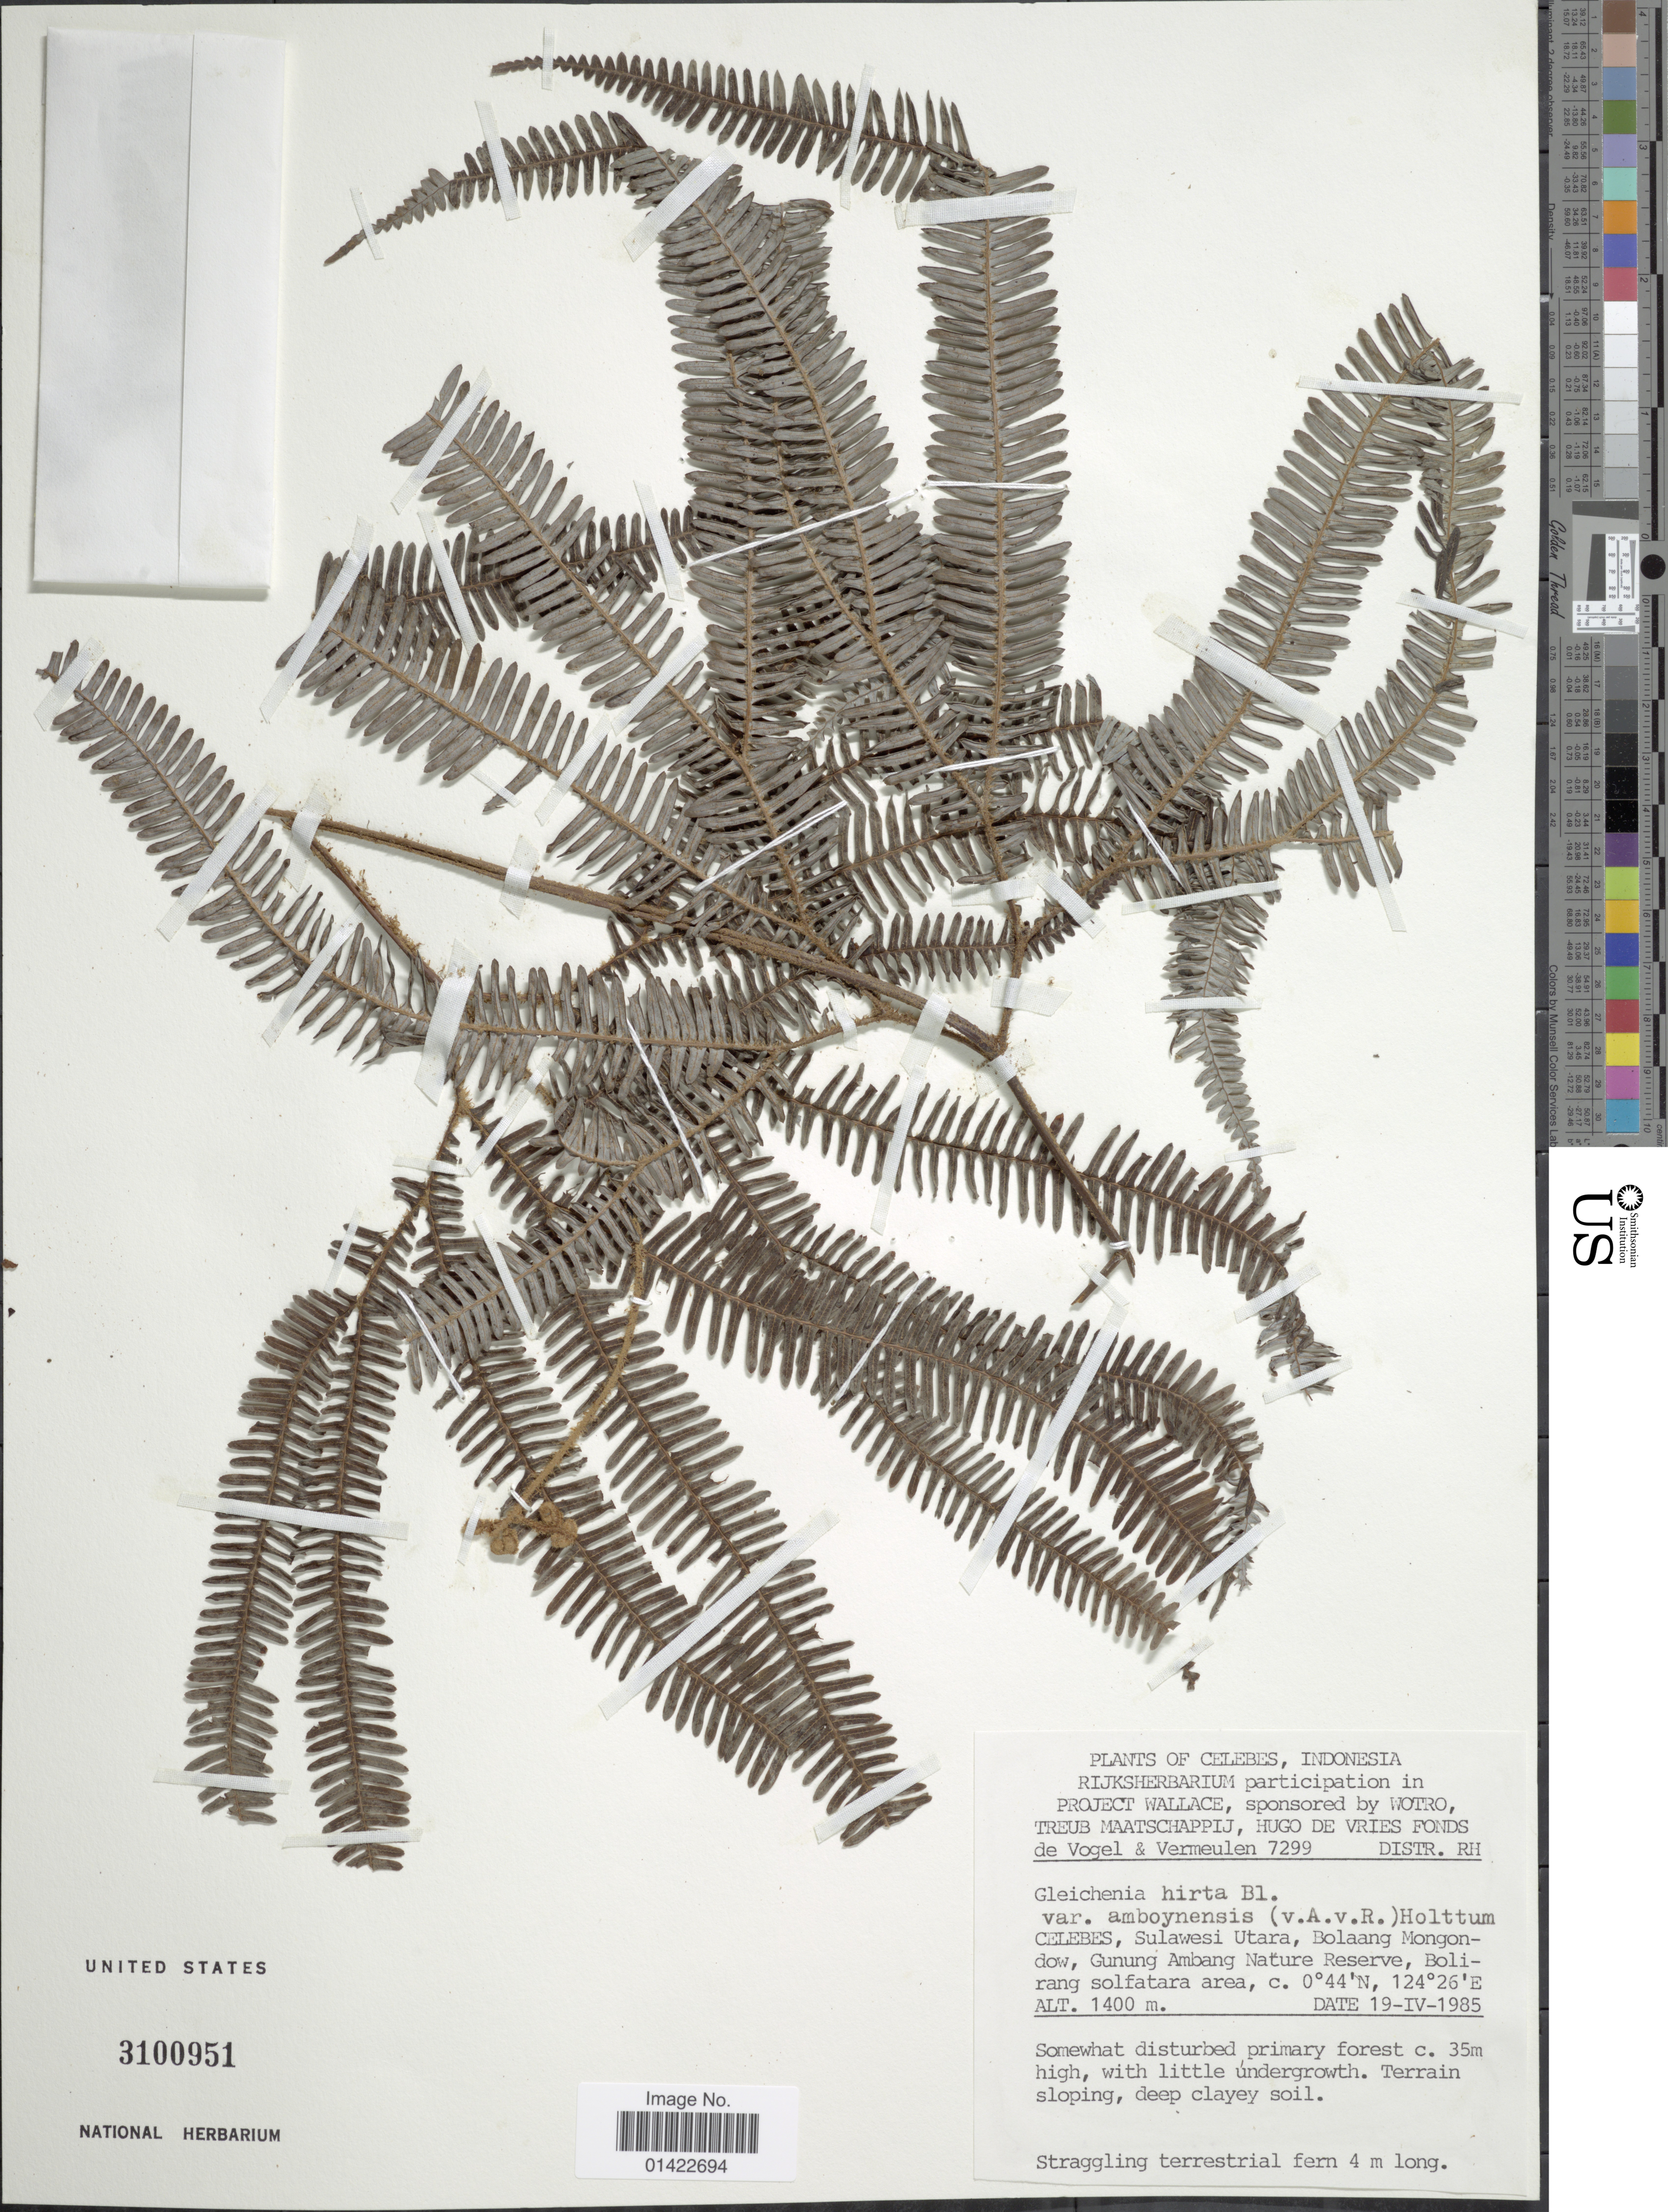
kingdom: Plantae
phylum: Tracheophyta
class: Polypodiopsida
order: Gleicheniales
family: Gleicheniaceae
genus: Sticherus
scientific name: Sticherus hirtus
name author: (Blume) Ching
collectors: Vogel, -- & Vermeulen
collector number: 7299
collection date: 1985-04-19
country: Indonesia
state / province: Sulawesi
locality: Celebes, Sulawesi Utara, Bolaang Mongondow, Gunung Ambang, Nature Reserve, Bolirang solfatara area.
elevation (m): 1400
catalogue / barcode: US 3100951